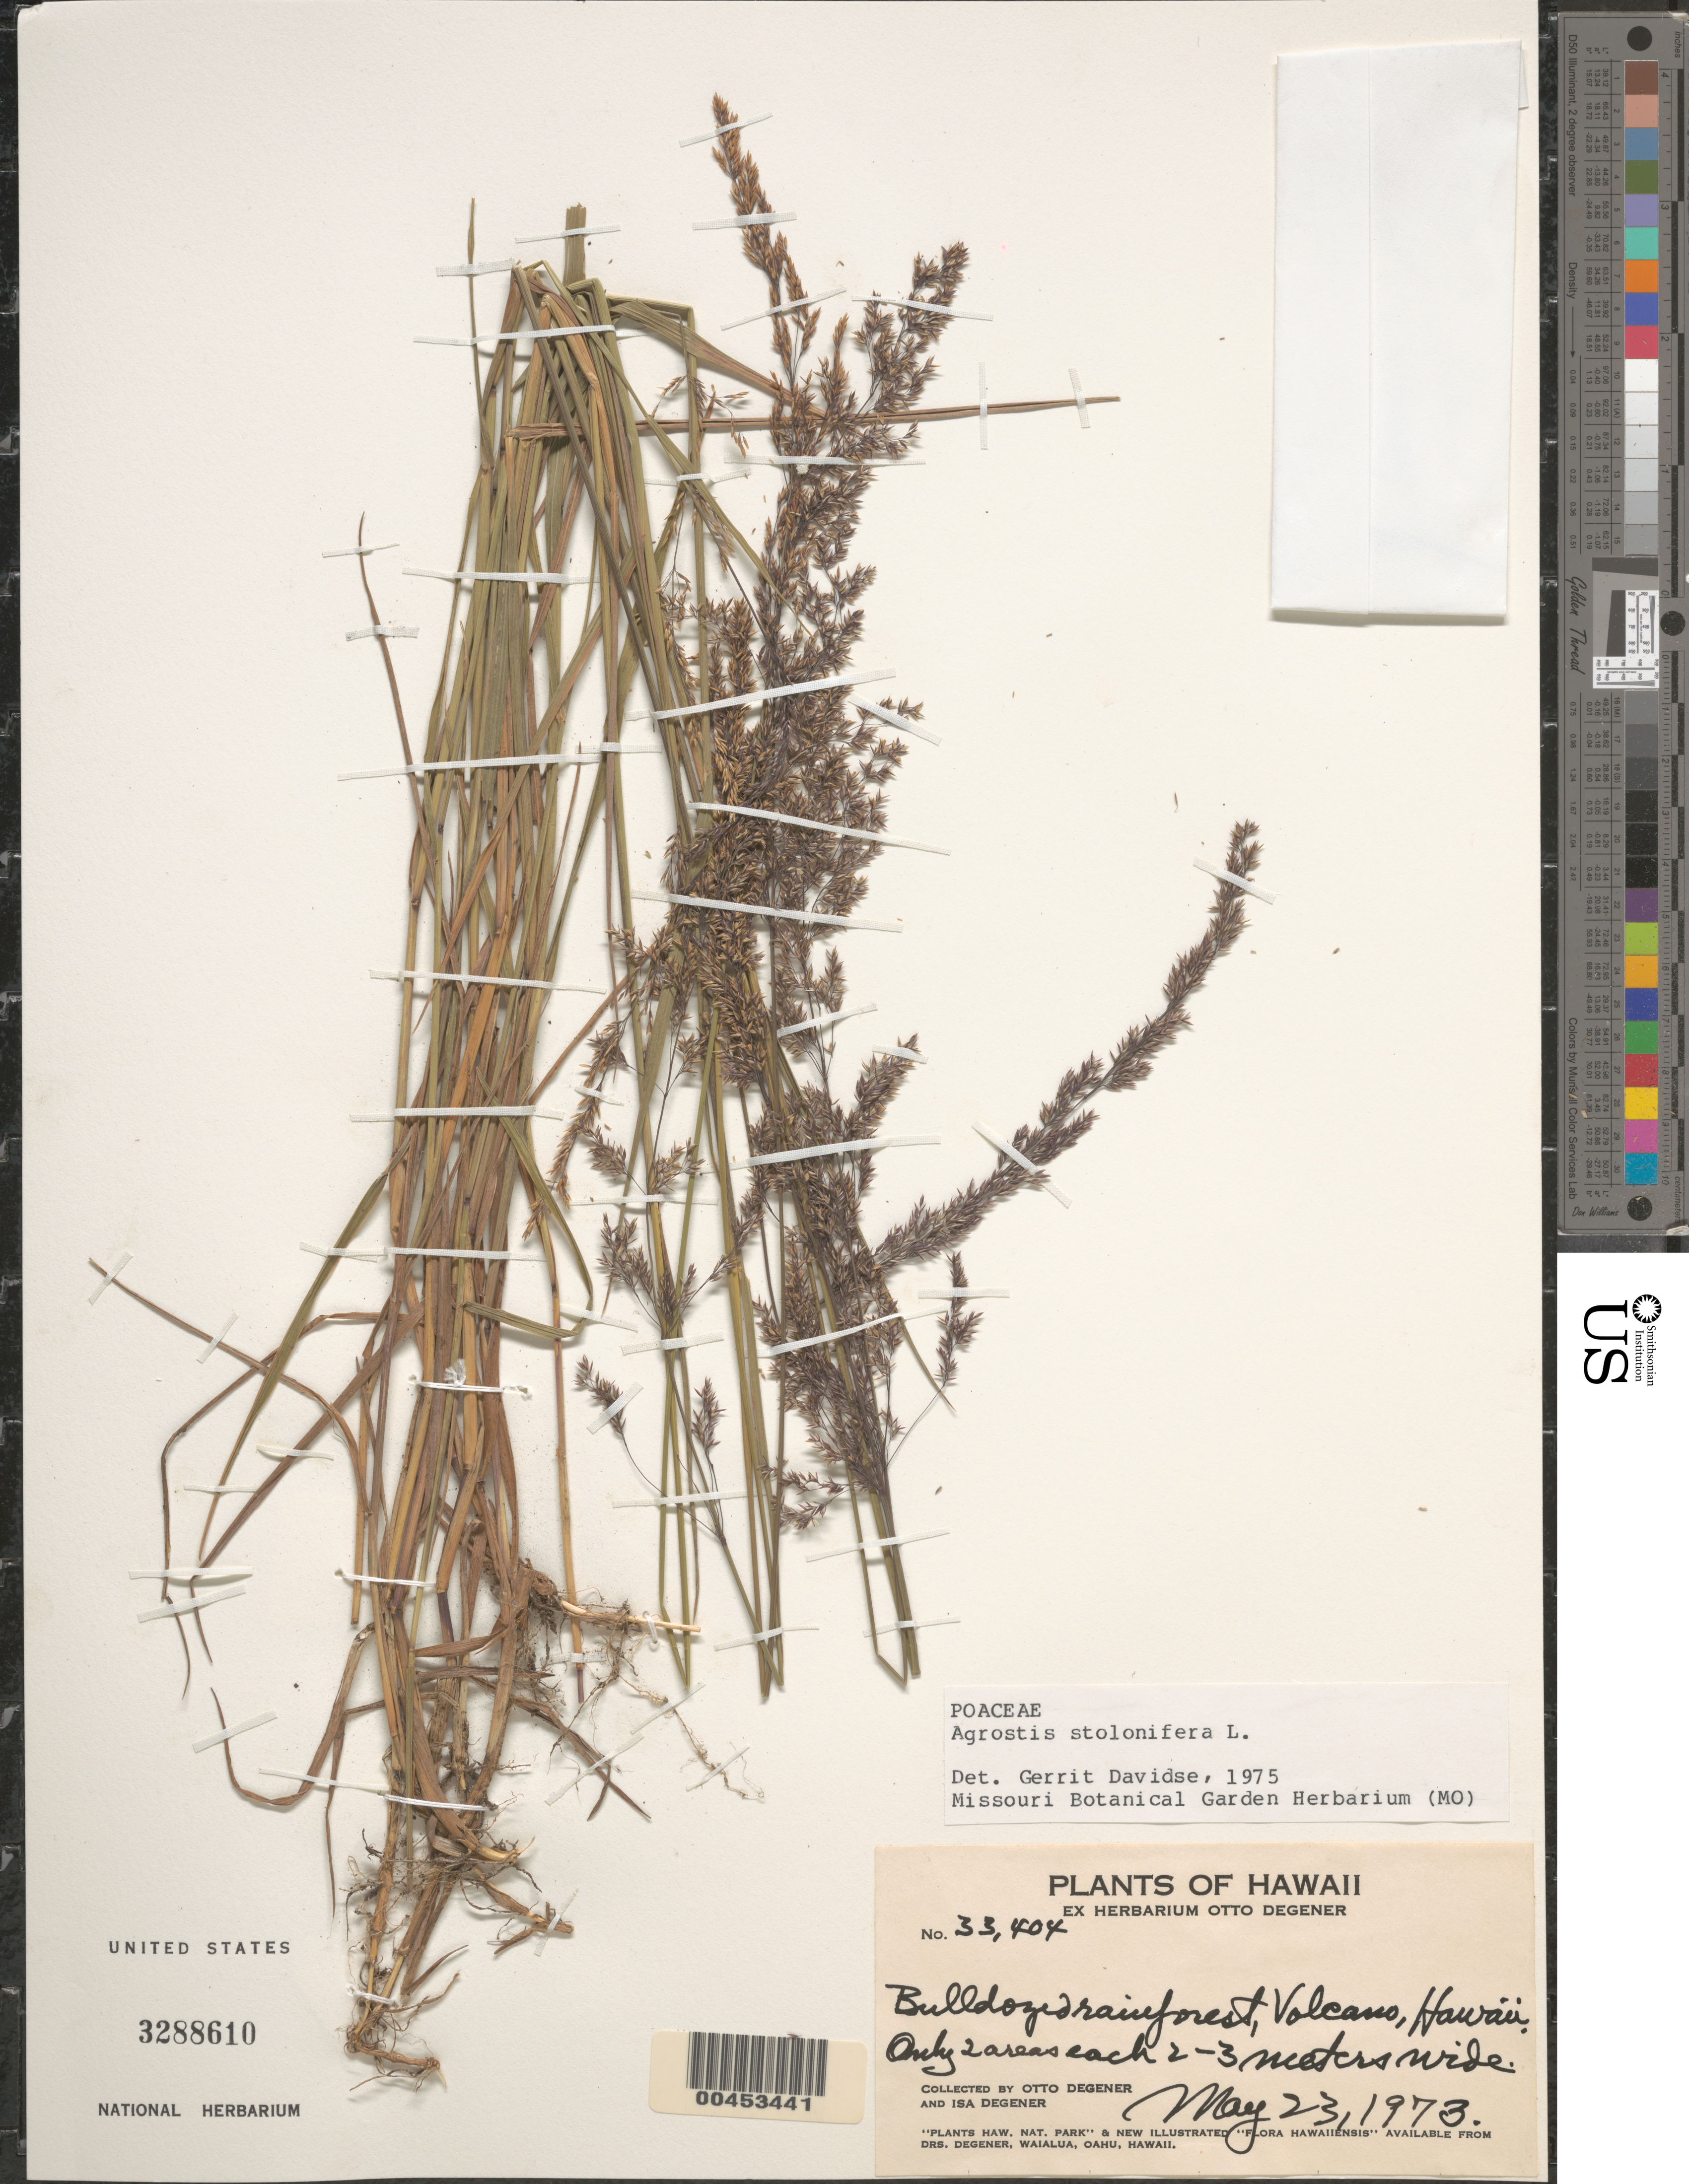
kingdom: Plantae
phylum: Tracheophyta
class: Liliopsida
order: Poales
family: Poaceae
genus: Agrostis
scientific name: Agrostis stolonifera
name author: L.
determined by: Davidse, Gerrit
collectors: O. Degener & I. Degener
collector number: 33404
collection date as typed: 23 May 1973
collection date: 1973-05-23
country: United States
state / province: Hawaii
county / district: Hawaii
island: Hawaii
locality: Volcano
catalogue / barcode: US 3288610